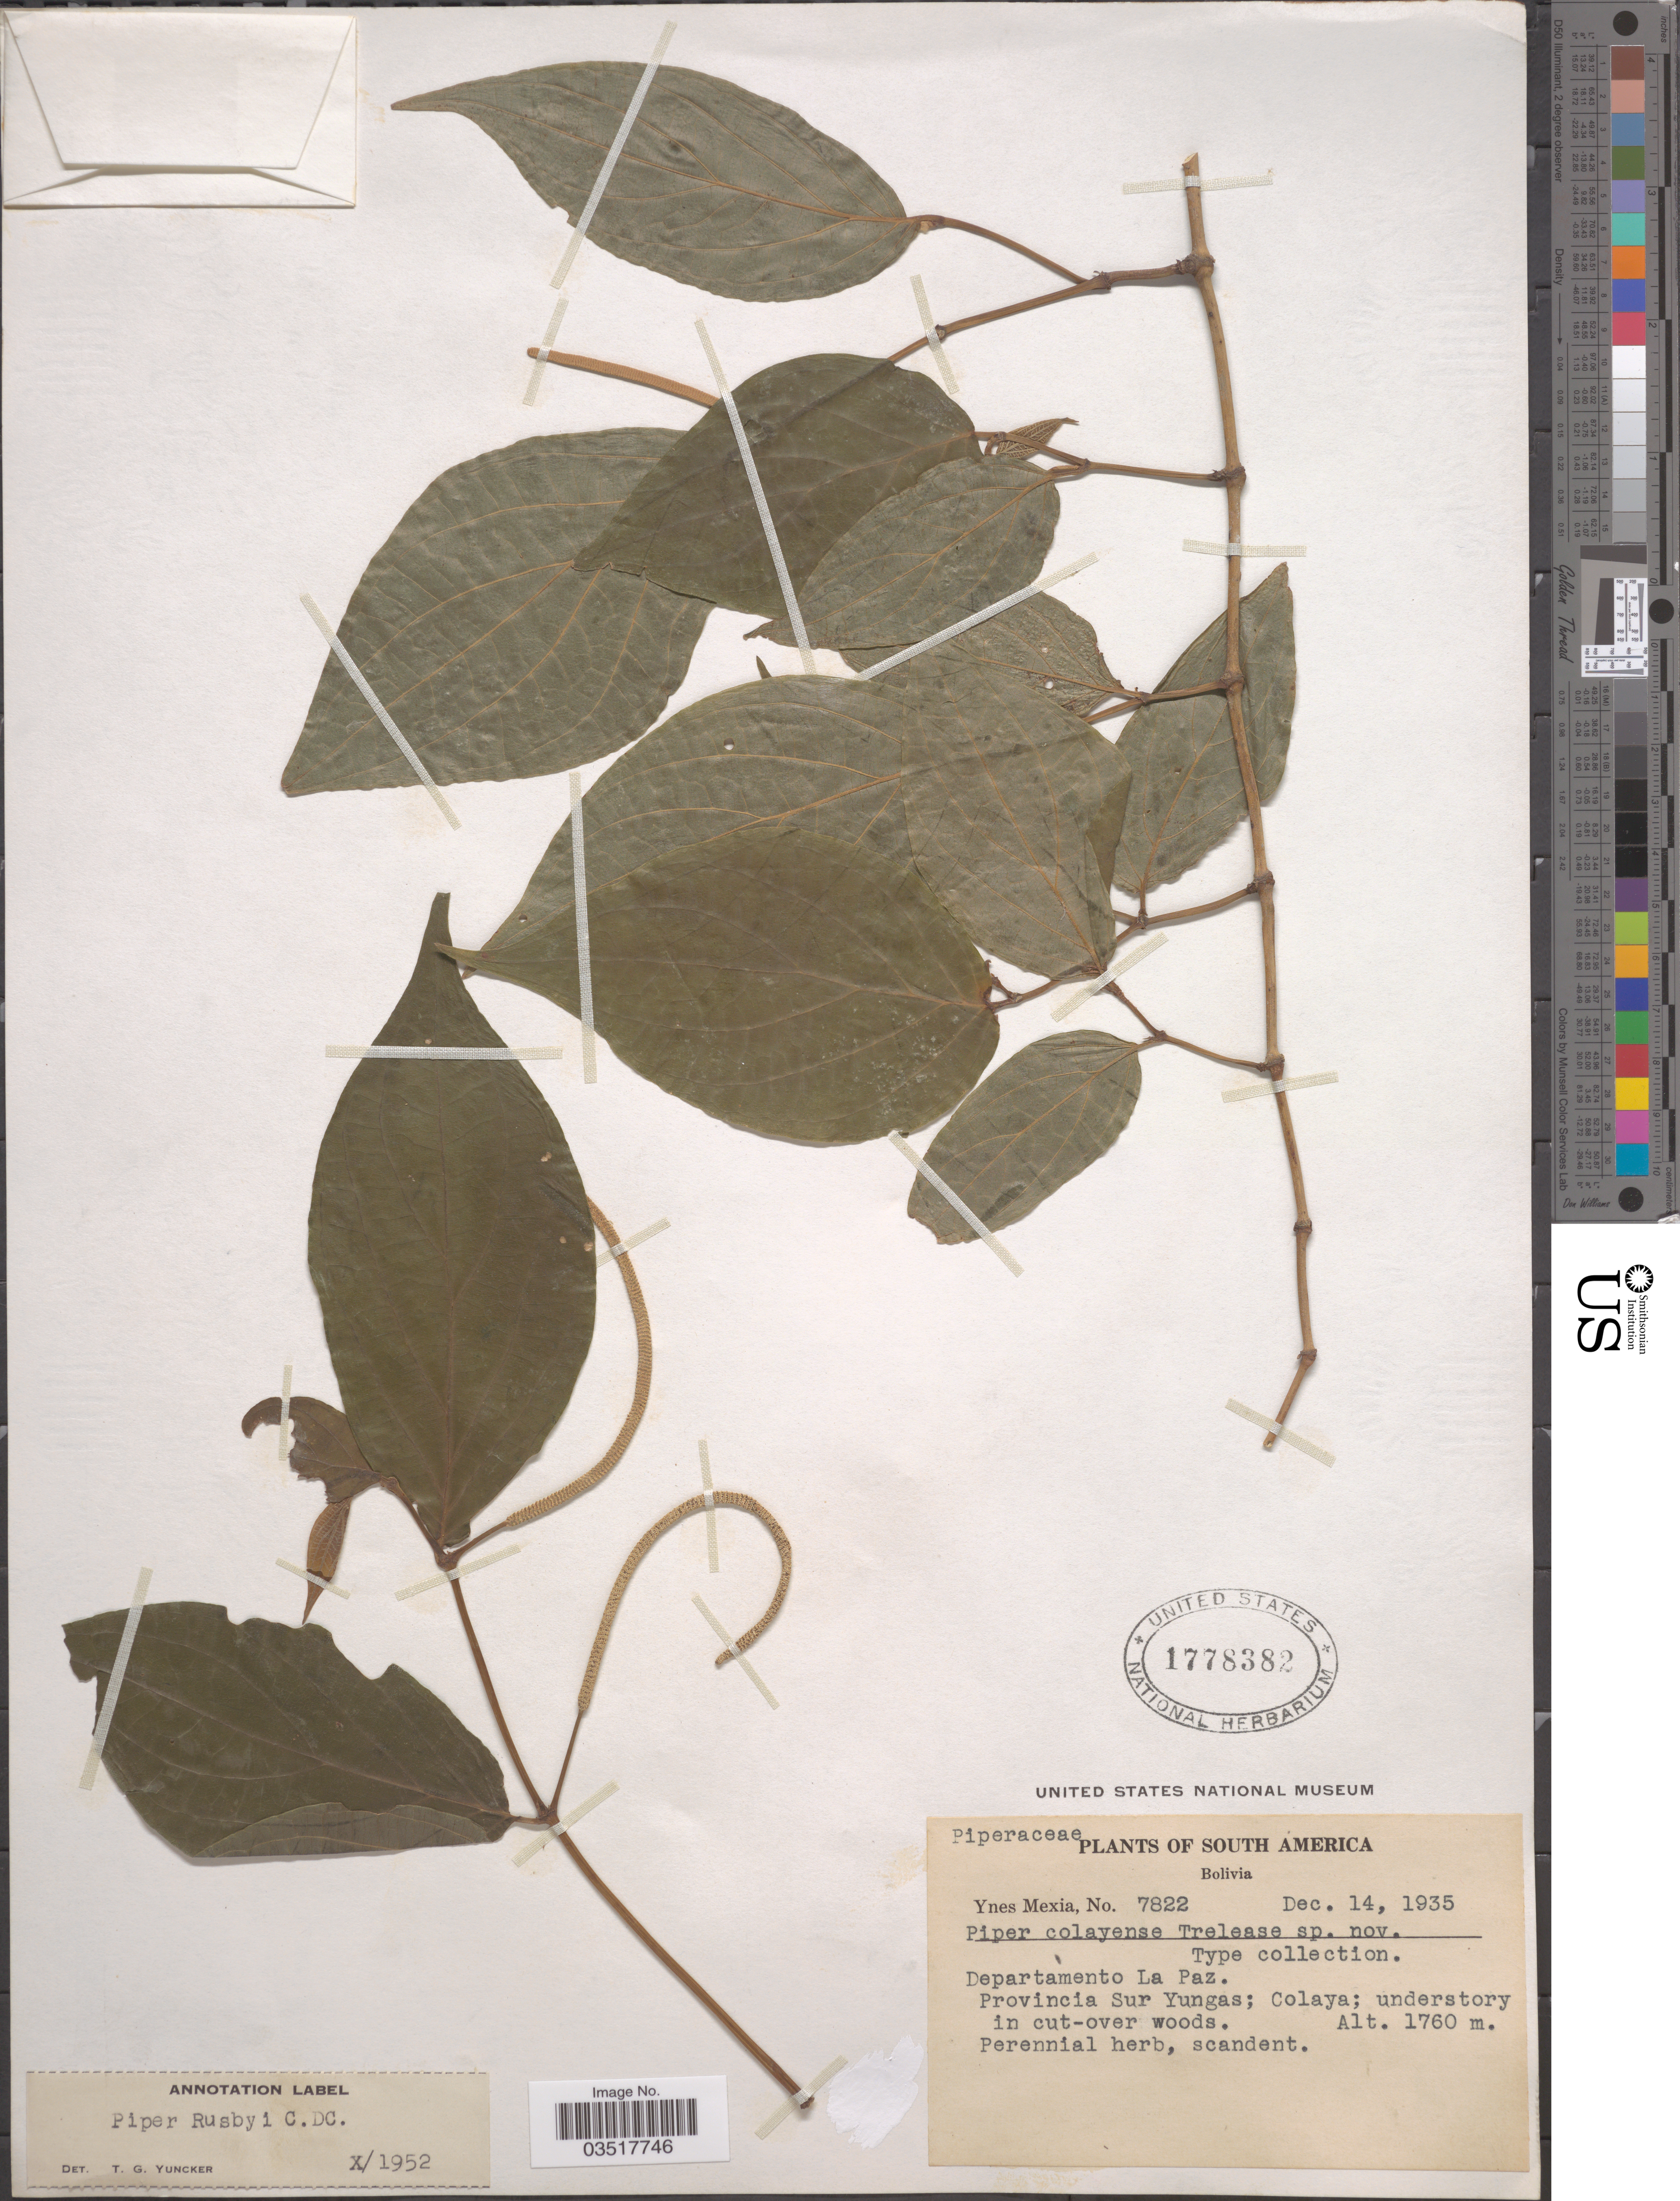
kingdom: Plantae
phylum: Tracheophyta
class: Magnoliopsida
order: Piperales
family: Piperaceae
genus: Piper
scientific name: Piper rusbyi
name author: C. DC.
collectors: Y. Mexia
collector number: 7822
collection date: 1935-12-14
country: Bolivia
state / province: La Paz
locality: Departamento La Paz. Provincia Sur Yungas; Colaya; understory in cut-over woods.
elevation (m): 1760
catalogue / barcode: US 1778382